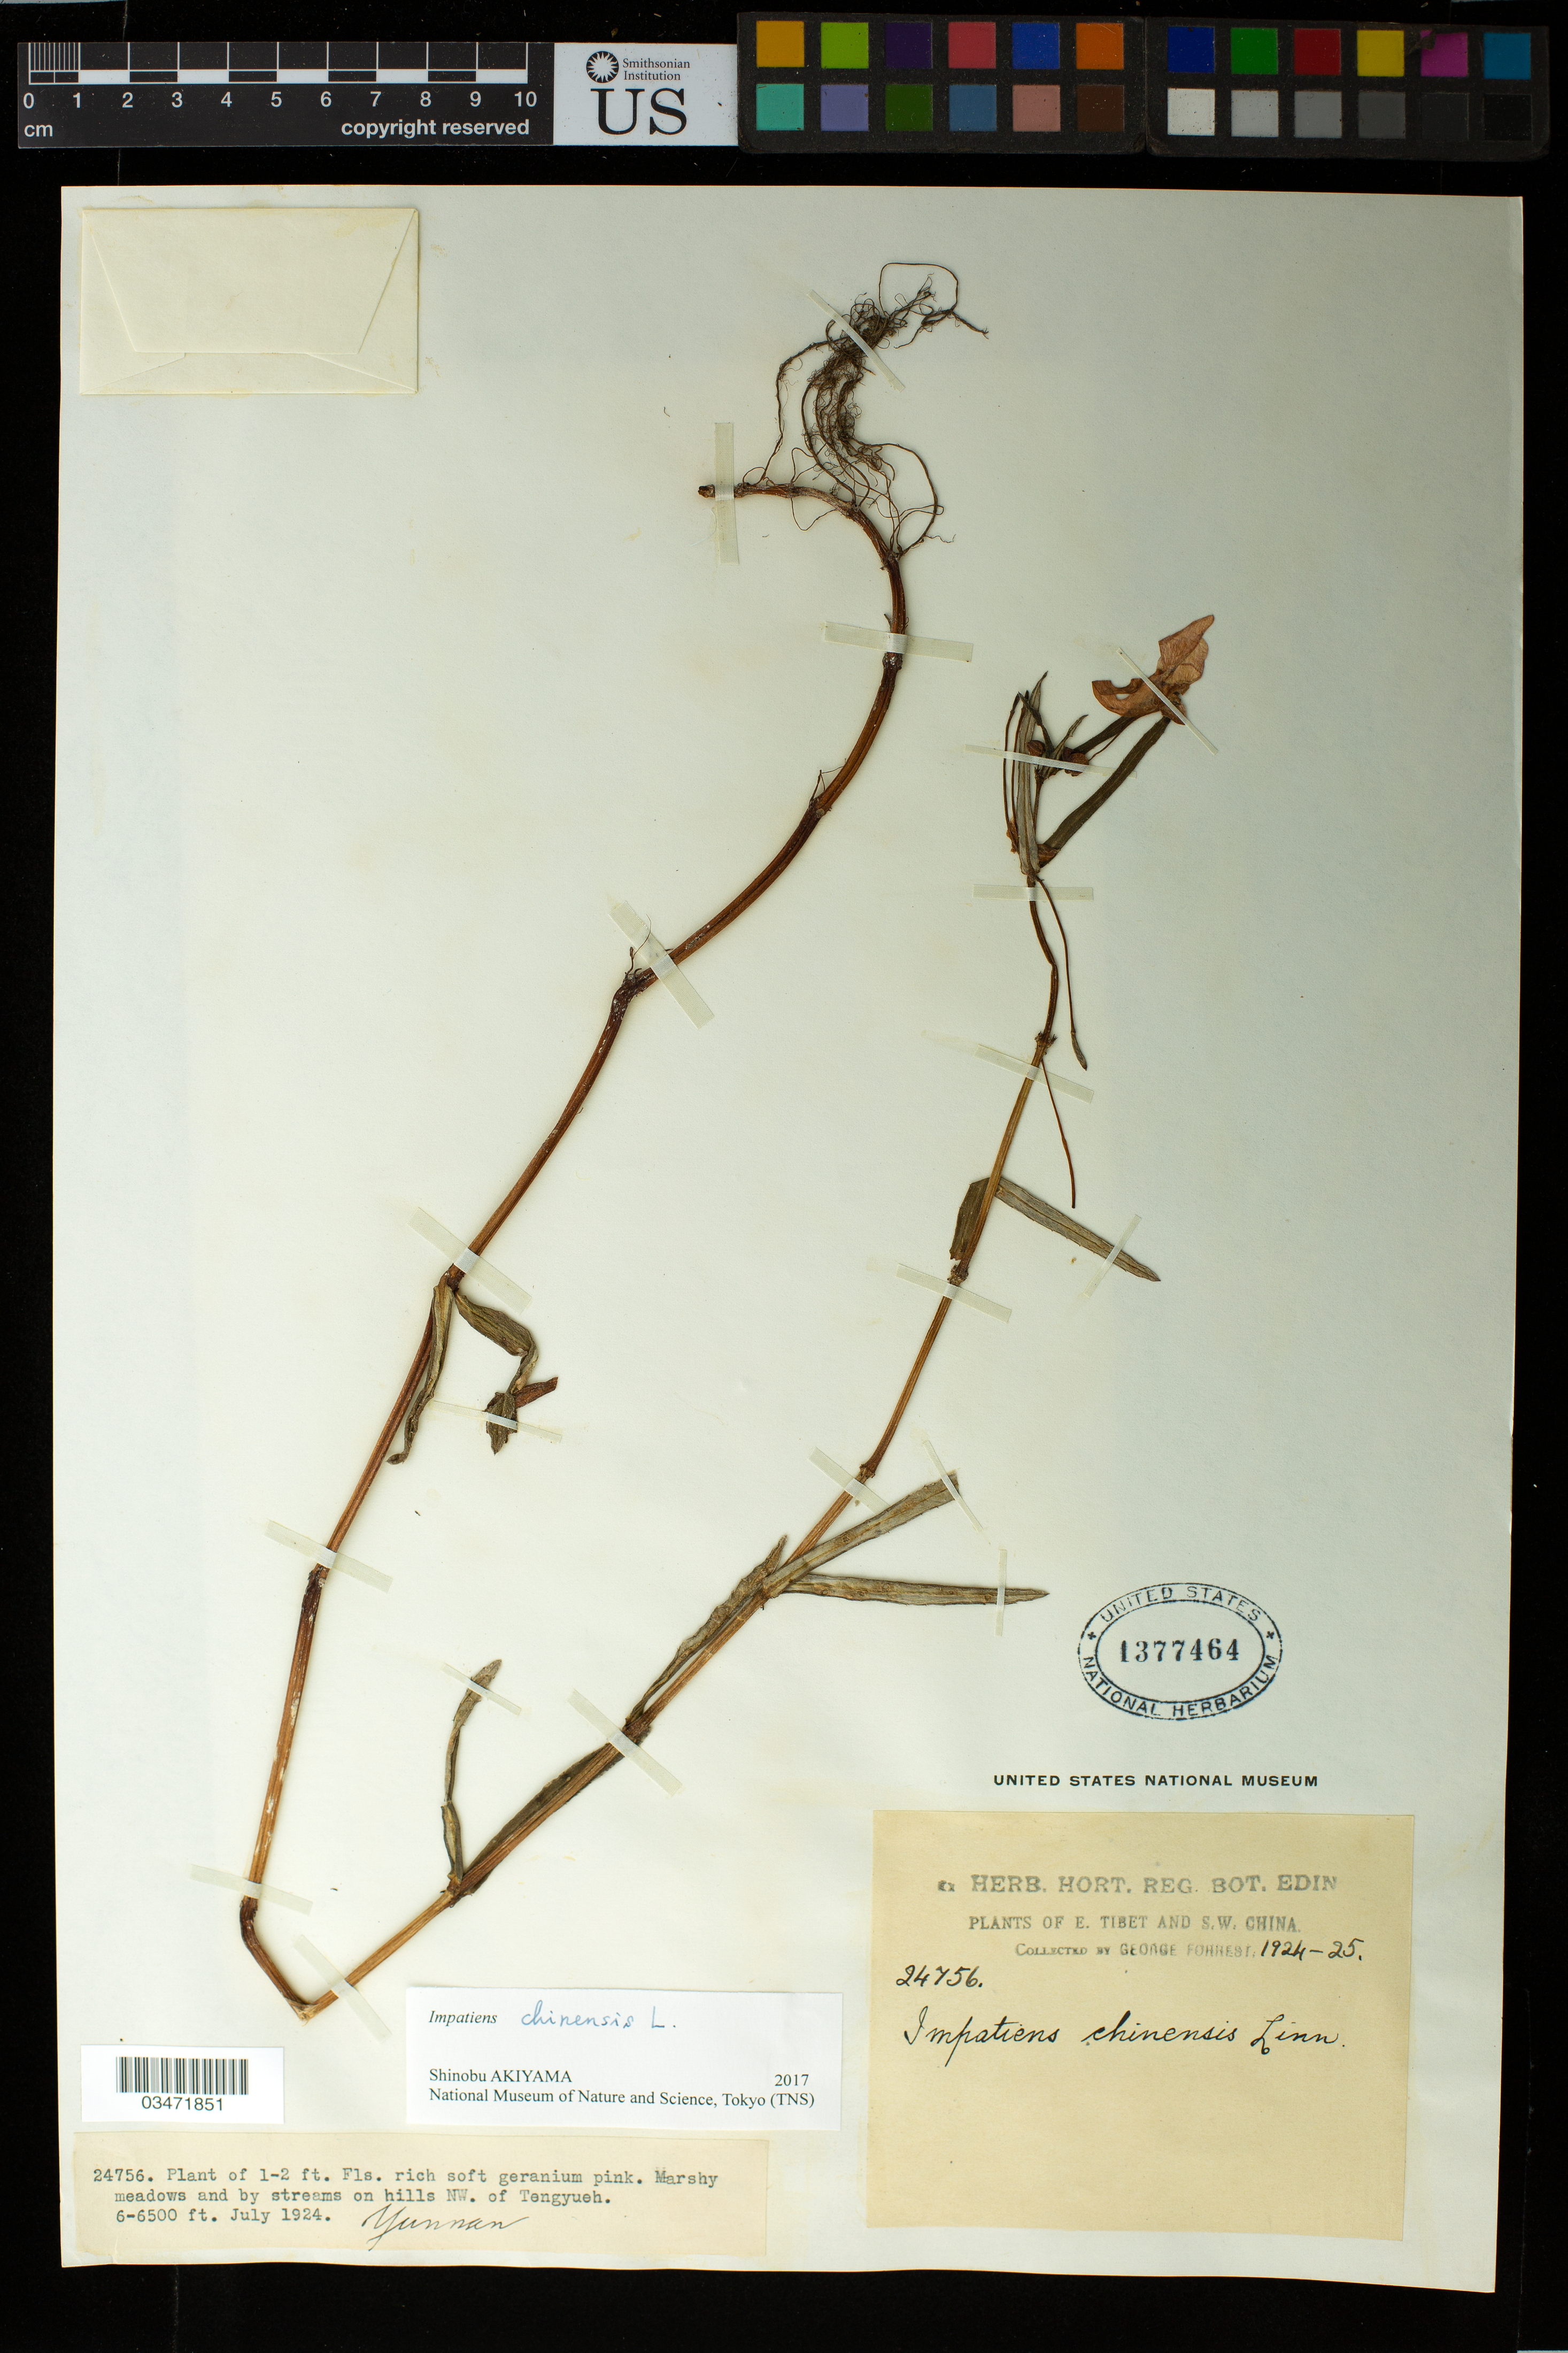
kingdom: Plantae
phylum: Tracheophyta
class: Magnoliopsida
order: Ericales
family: Balsaminaceae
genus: Impatiens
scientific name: Impatiens chinensis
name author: L.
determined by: Akiyama, Shinobu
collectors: G. Forrest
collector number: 24756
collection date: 1924-07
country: China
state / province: Yunnan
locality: Tengyueh, hills NW of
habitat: Marshy meadows and by streams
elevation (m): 1829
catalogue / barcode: US 1377464